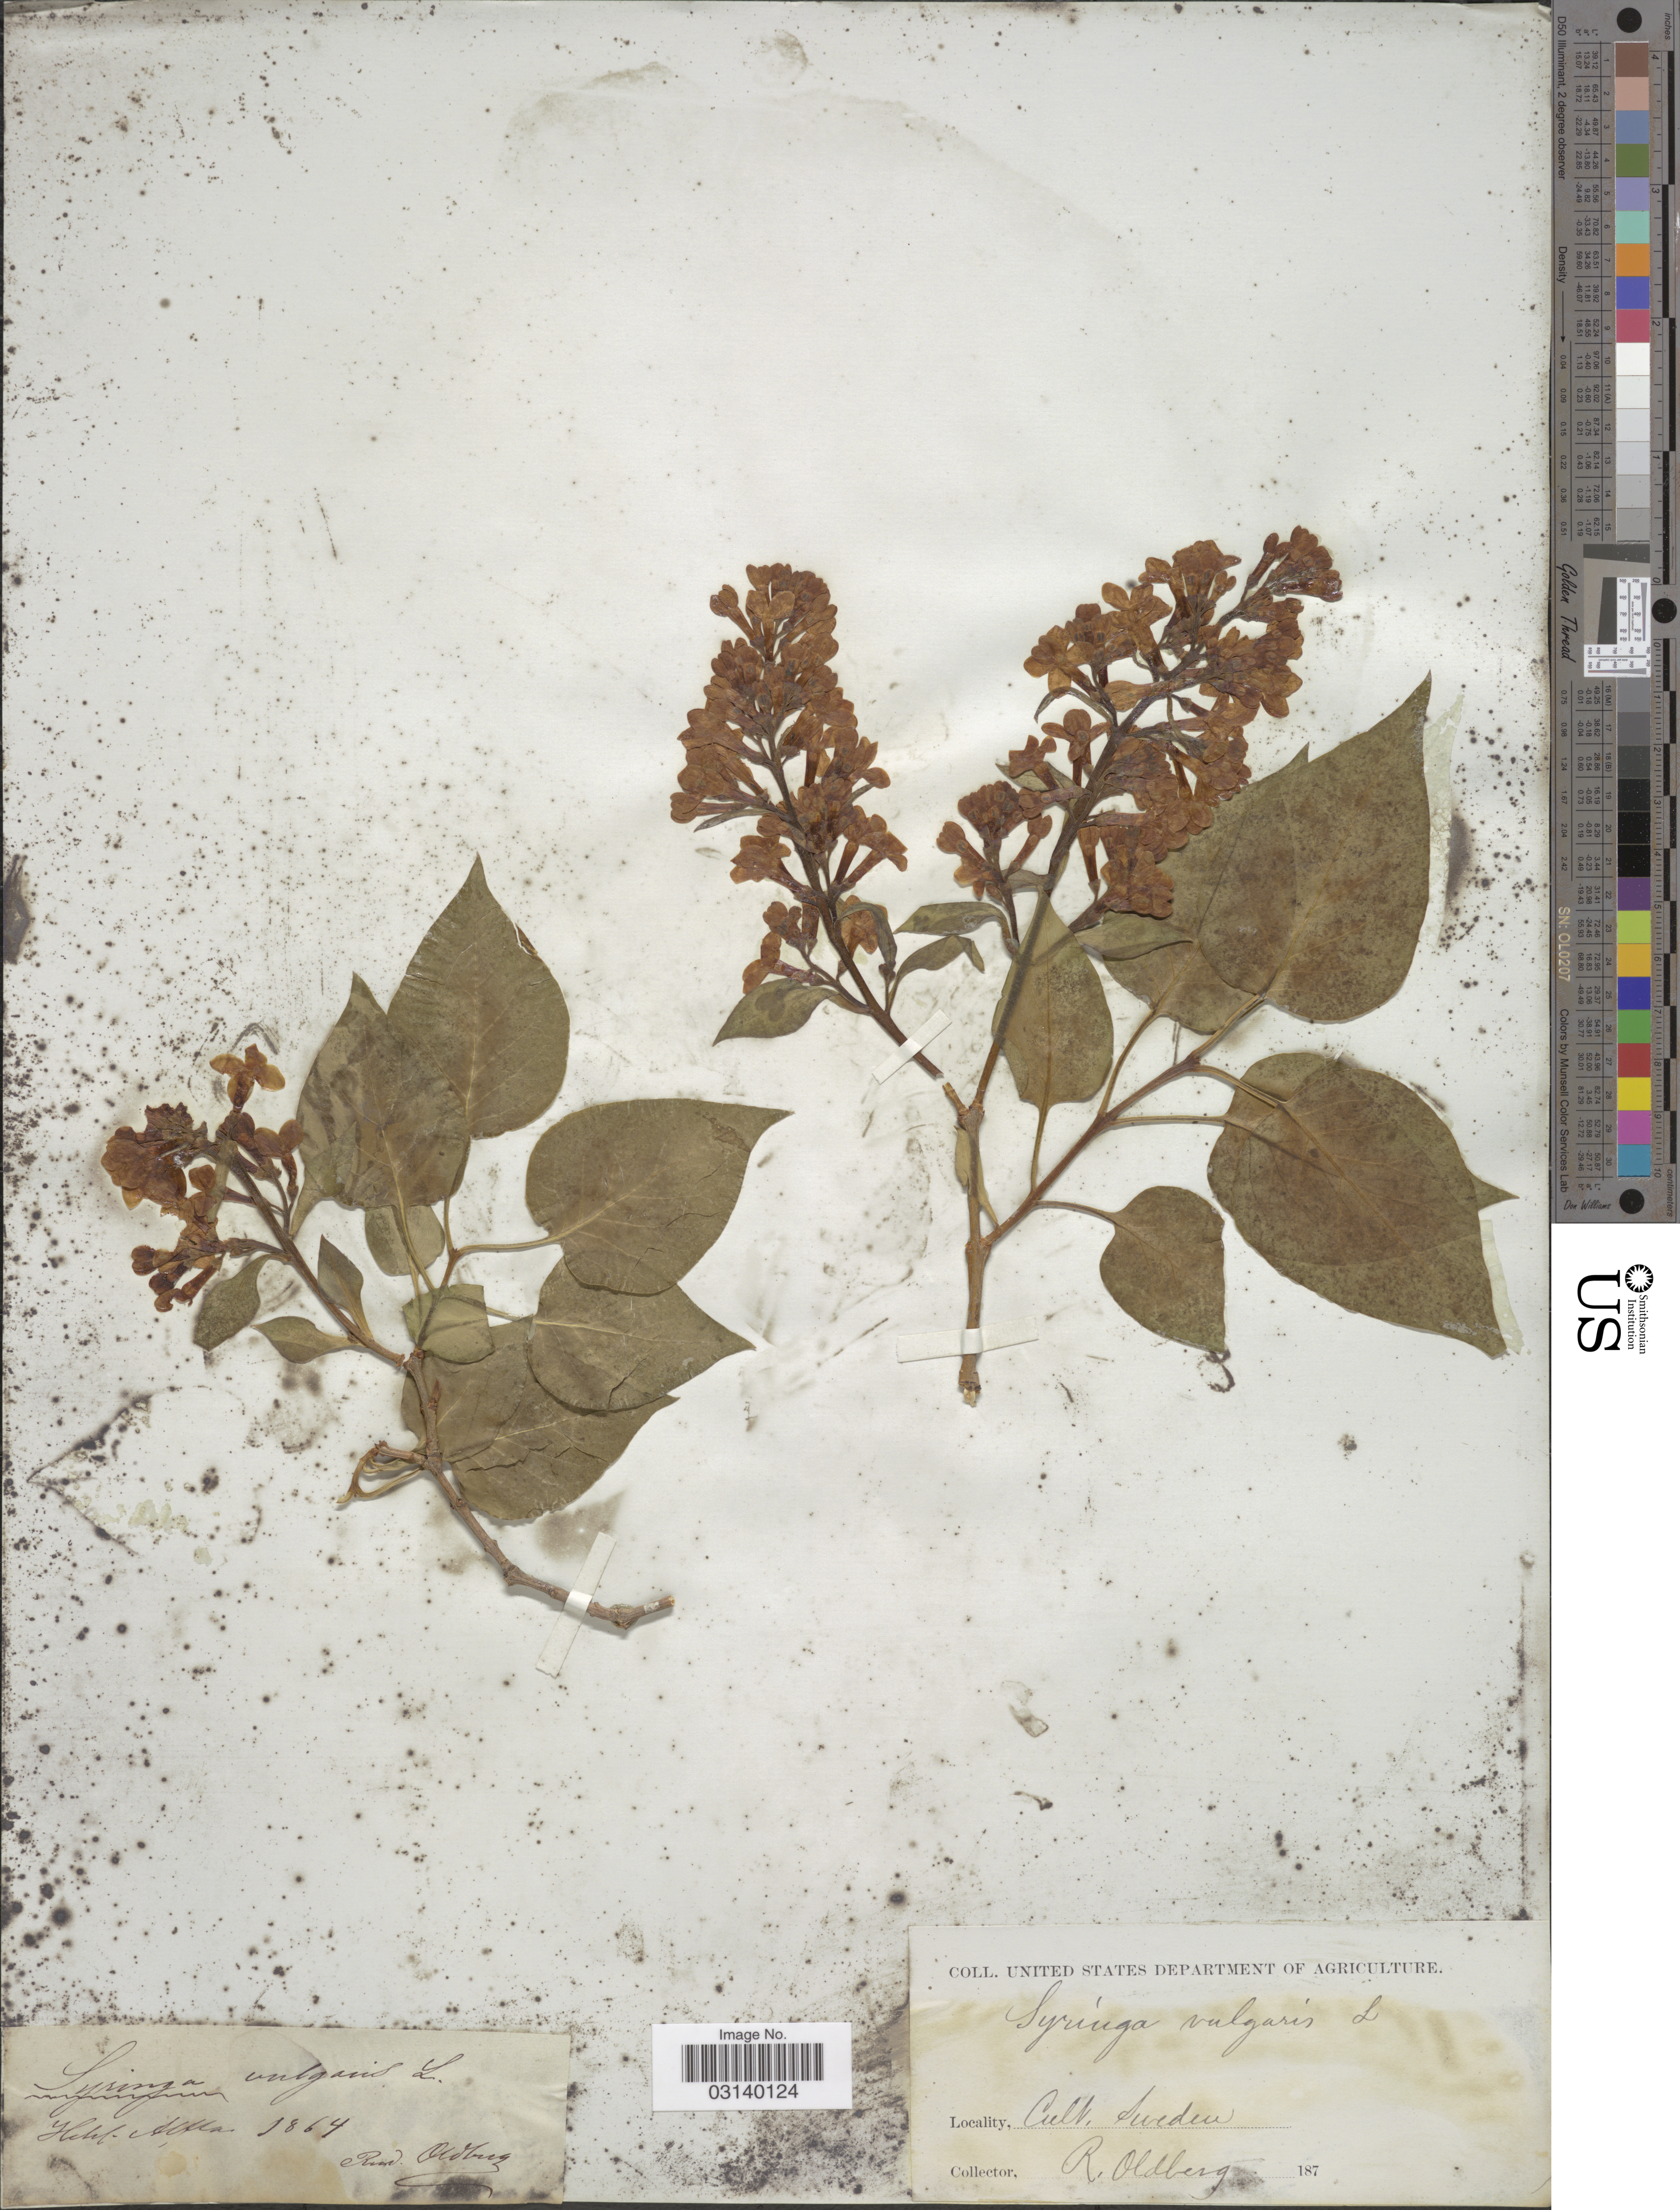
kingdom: Plantae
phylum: Tracheophyta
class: Magnoliopsida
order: Lamiales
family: Oleaceae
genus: Syringa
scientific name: Syringa vulgaris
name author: L.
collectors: R. Oldberg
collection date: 1864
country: Sweden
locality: Cult. Sweden.